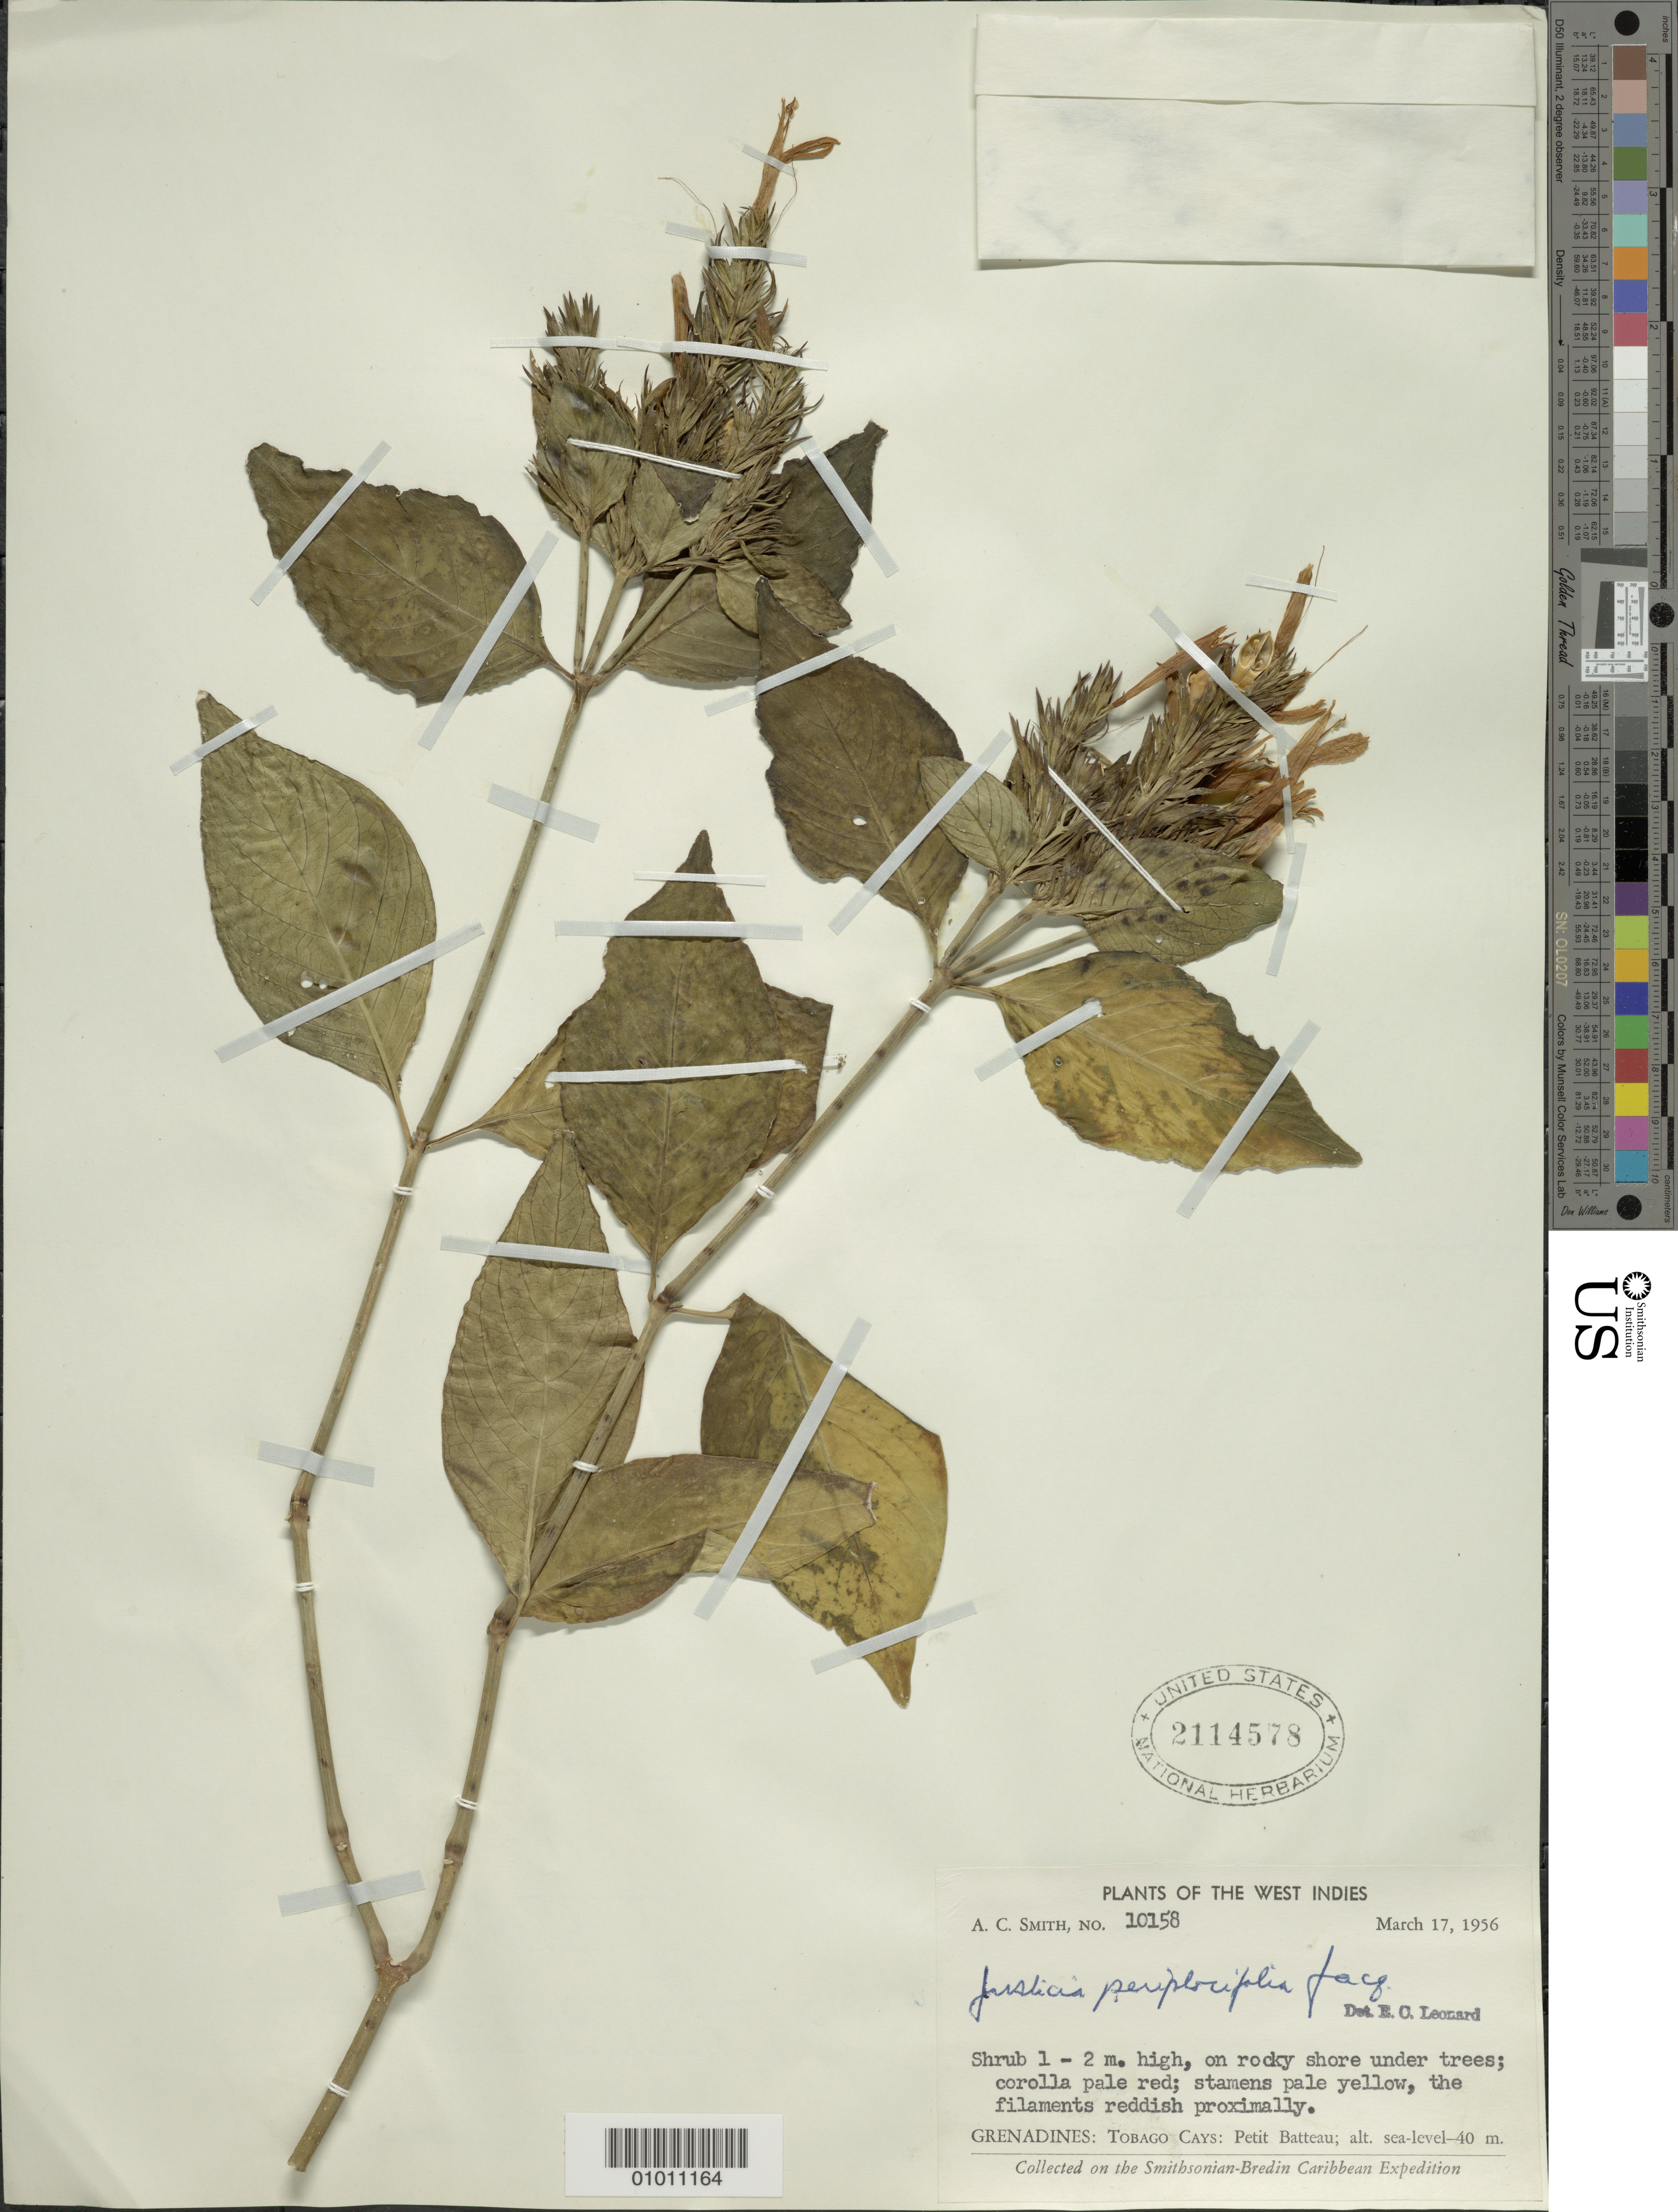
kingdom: Plantae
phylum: Tracheophyta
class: Magnoliopsida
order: Lamiales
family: Acanthaceae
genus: Justicia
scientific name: Justicia sphaerosperma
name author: Vahl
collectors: A. C. Smith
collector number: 10158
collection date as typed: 17 Mar 1956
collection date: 1956-03-17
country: St. Vincent - Grenadines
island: Grenadines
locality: Tobago Cays, Petit Batteau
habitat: On rocky shore under trees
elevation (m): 0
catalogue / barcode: US 2114578